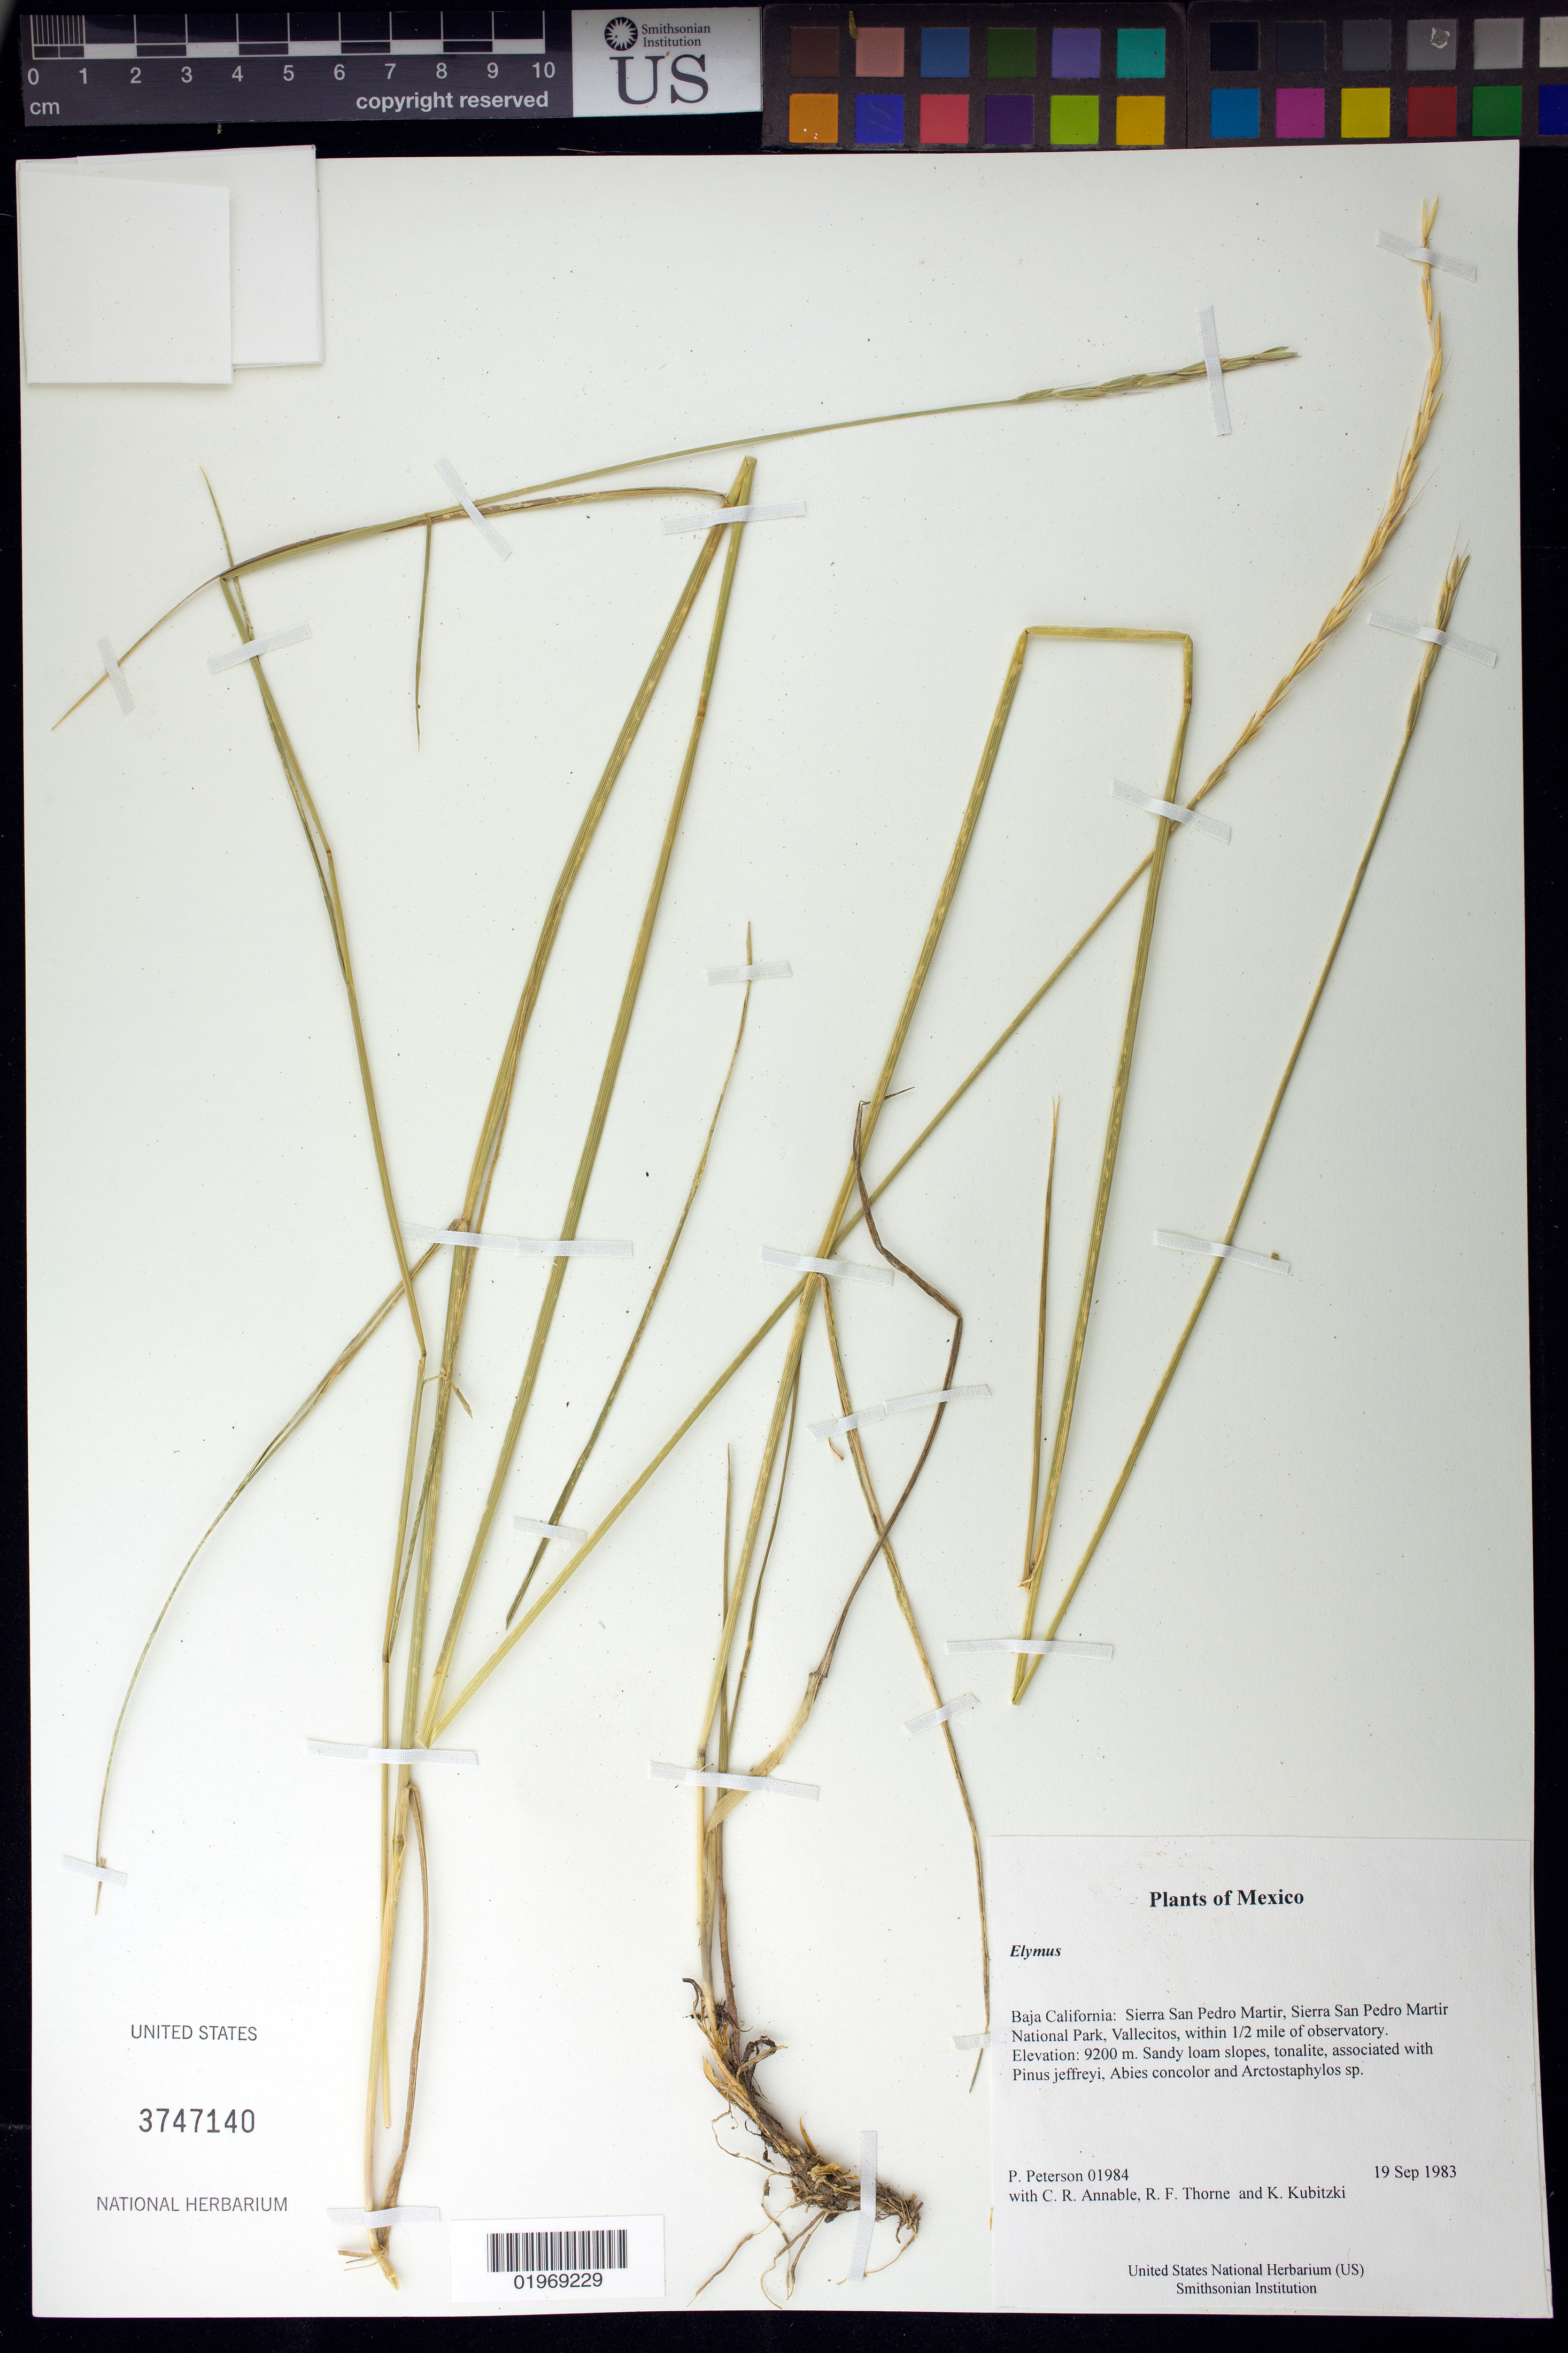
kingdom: Plantae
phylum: Tracheophyta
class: Liliopsida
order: Poales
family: Poaceae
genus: Elymus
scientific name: Elymus sp.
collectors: P. M. Peterson, C. R. Annable, R. F. Thorne & K. Kubitzki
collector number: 01984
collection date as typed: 19 Sep 1983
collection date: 1983-09-19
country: Mexico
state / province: Baja California Norte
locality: Sierra San Pedro Martir, Sierra San Pedro Martir National Park, Vallecitos, within 1/2 mile of observatory.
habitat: Sandy loam slopes, tonalite, associated with Pinus jeffreyi, Abies concolor and Arctostaphylos sp.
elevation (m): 9200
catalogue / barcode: US 3747140